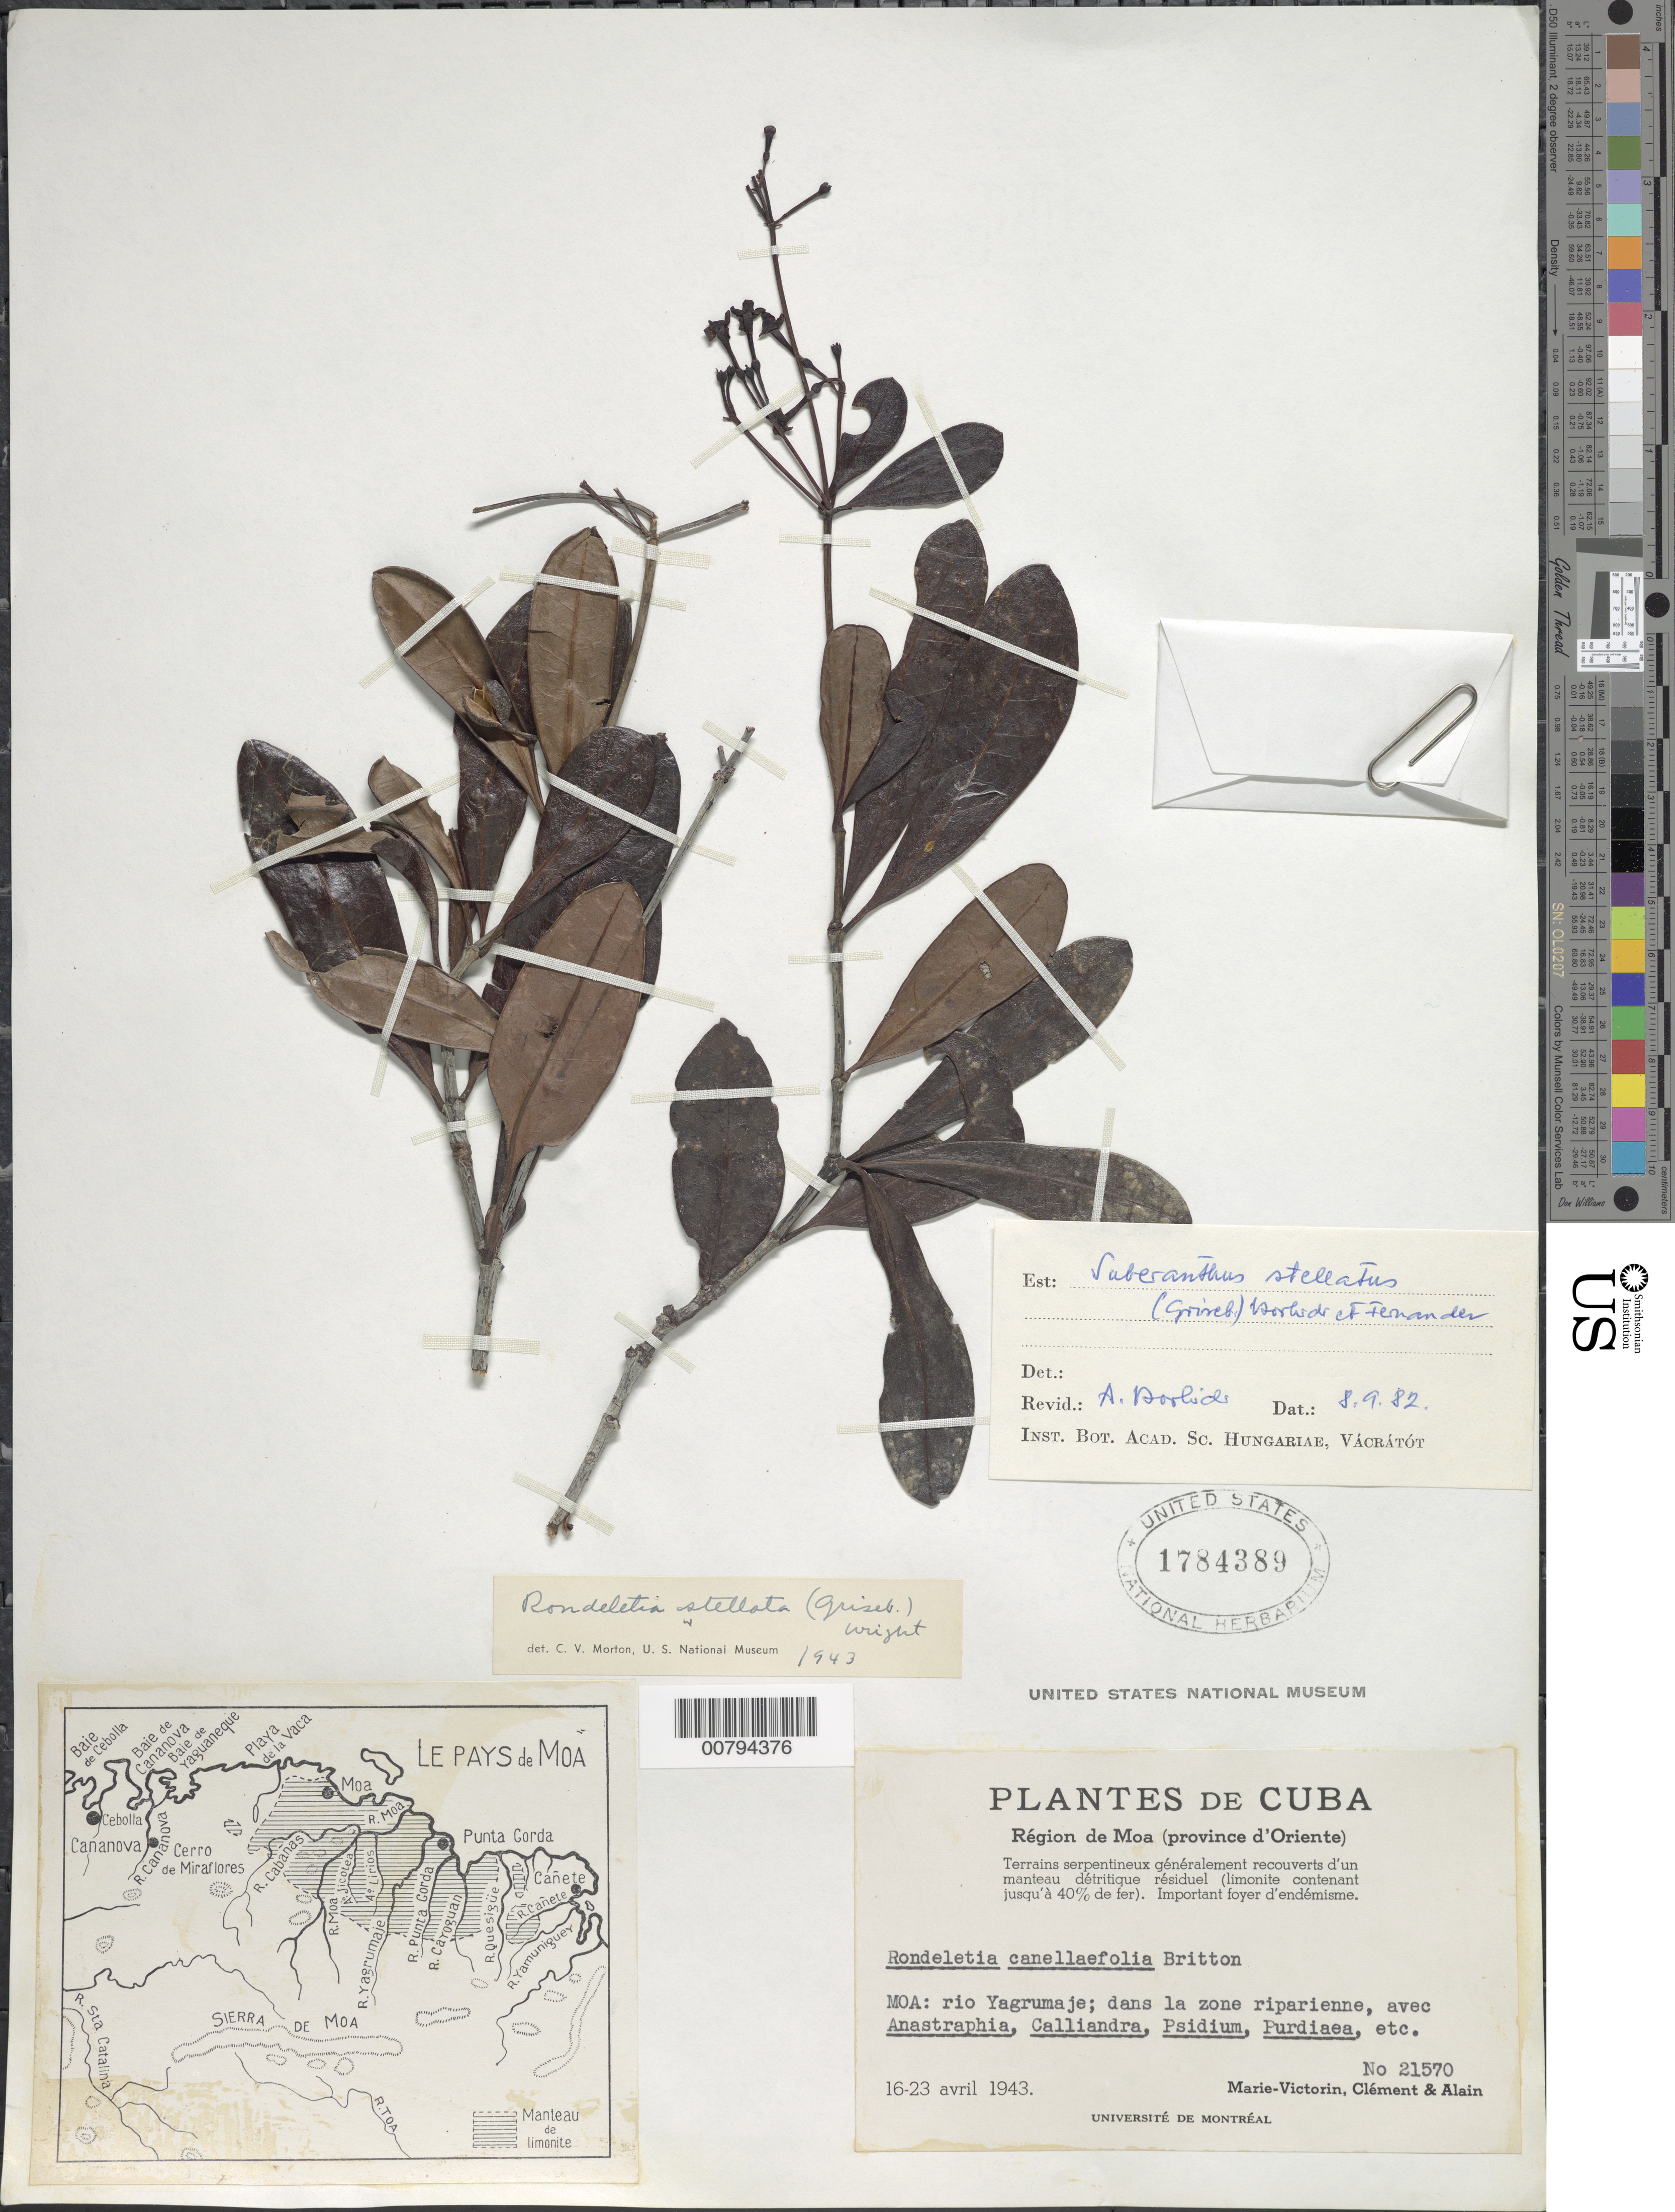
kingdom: Plantae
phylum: Tracheophyta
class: Magnoliopsida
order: Gentianales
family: Rubiaceae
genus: Suberanthus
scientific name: Suberanthus stellatus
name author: (Griseb.) Borhidi & Fernández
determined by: Borhidi, Attila L.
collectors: Fr. Marie-Victorin, Bro. Clemente & A. H. Liogier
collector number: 21570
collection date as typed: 16 Apr 1943 to 23 Apr 1943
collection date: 1943-04-16/1943-04-23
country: Cuba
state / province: Oriente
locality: Moa. Rio Yagrumaje.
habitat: Riparian zone, with Anastraphia, Calliandra, Psididum, Purdiaea, etc.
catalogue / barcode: US 1784389